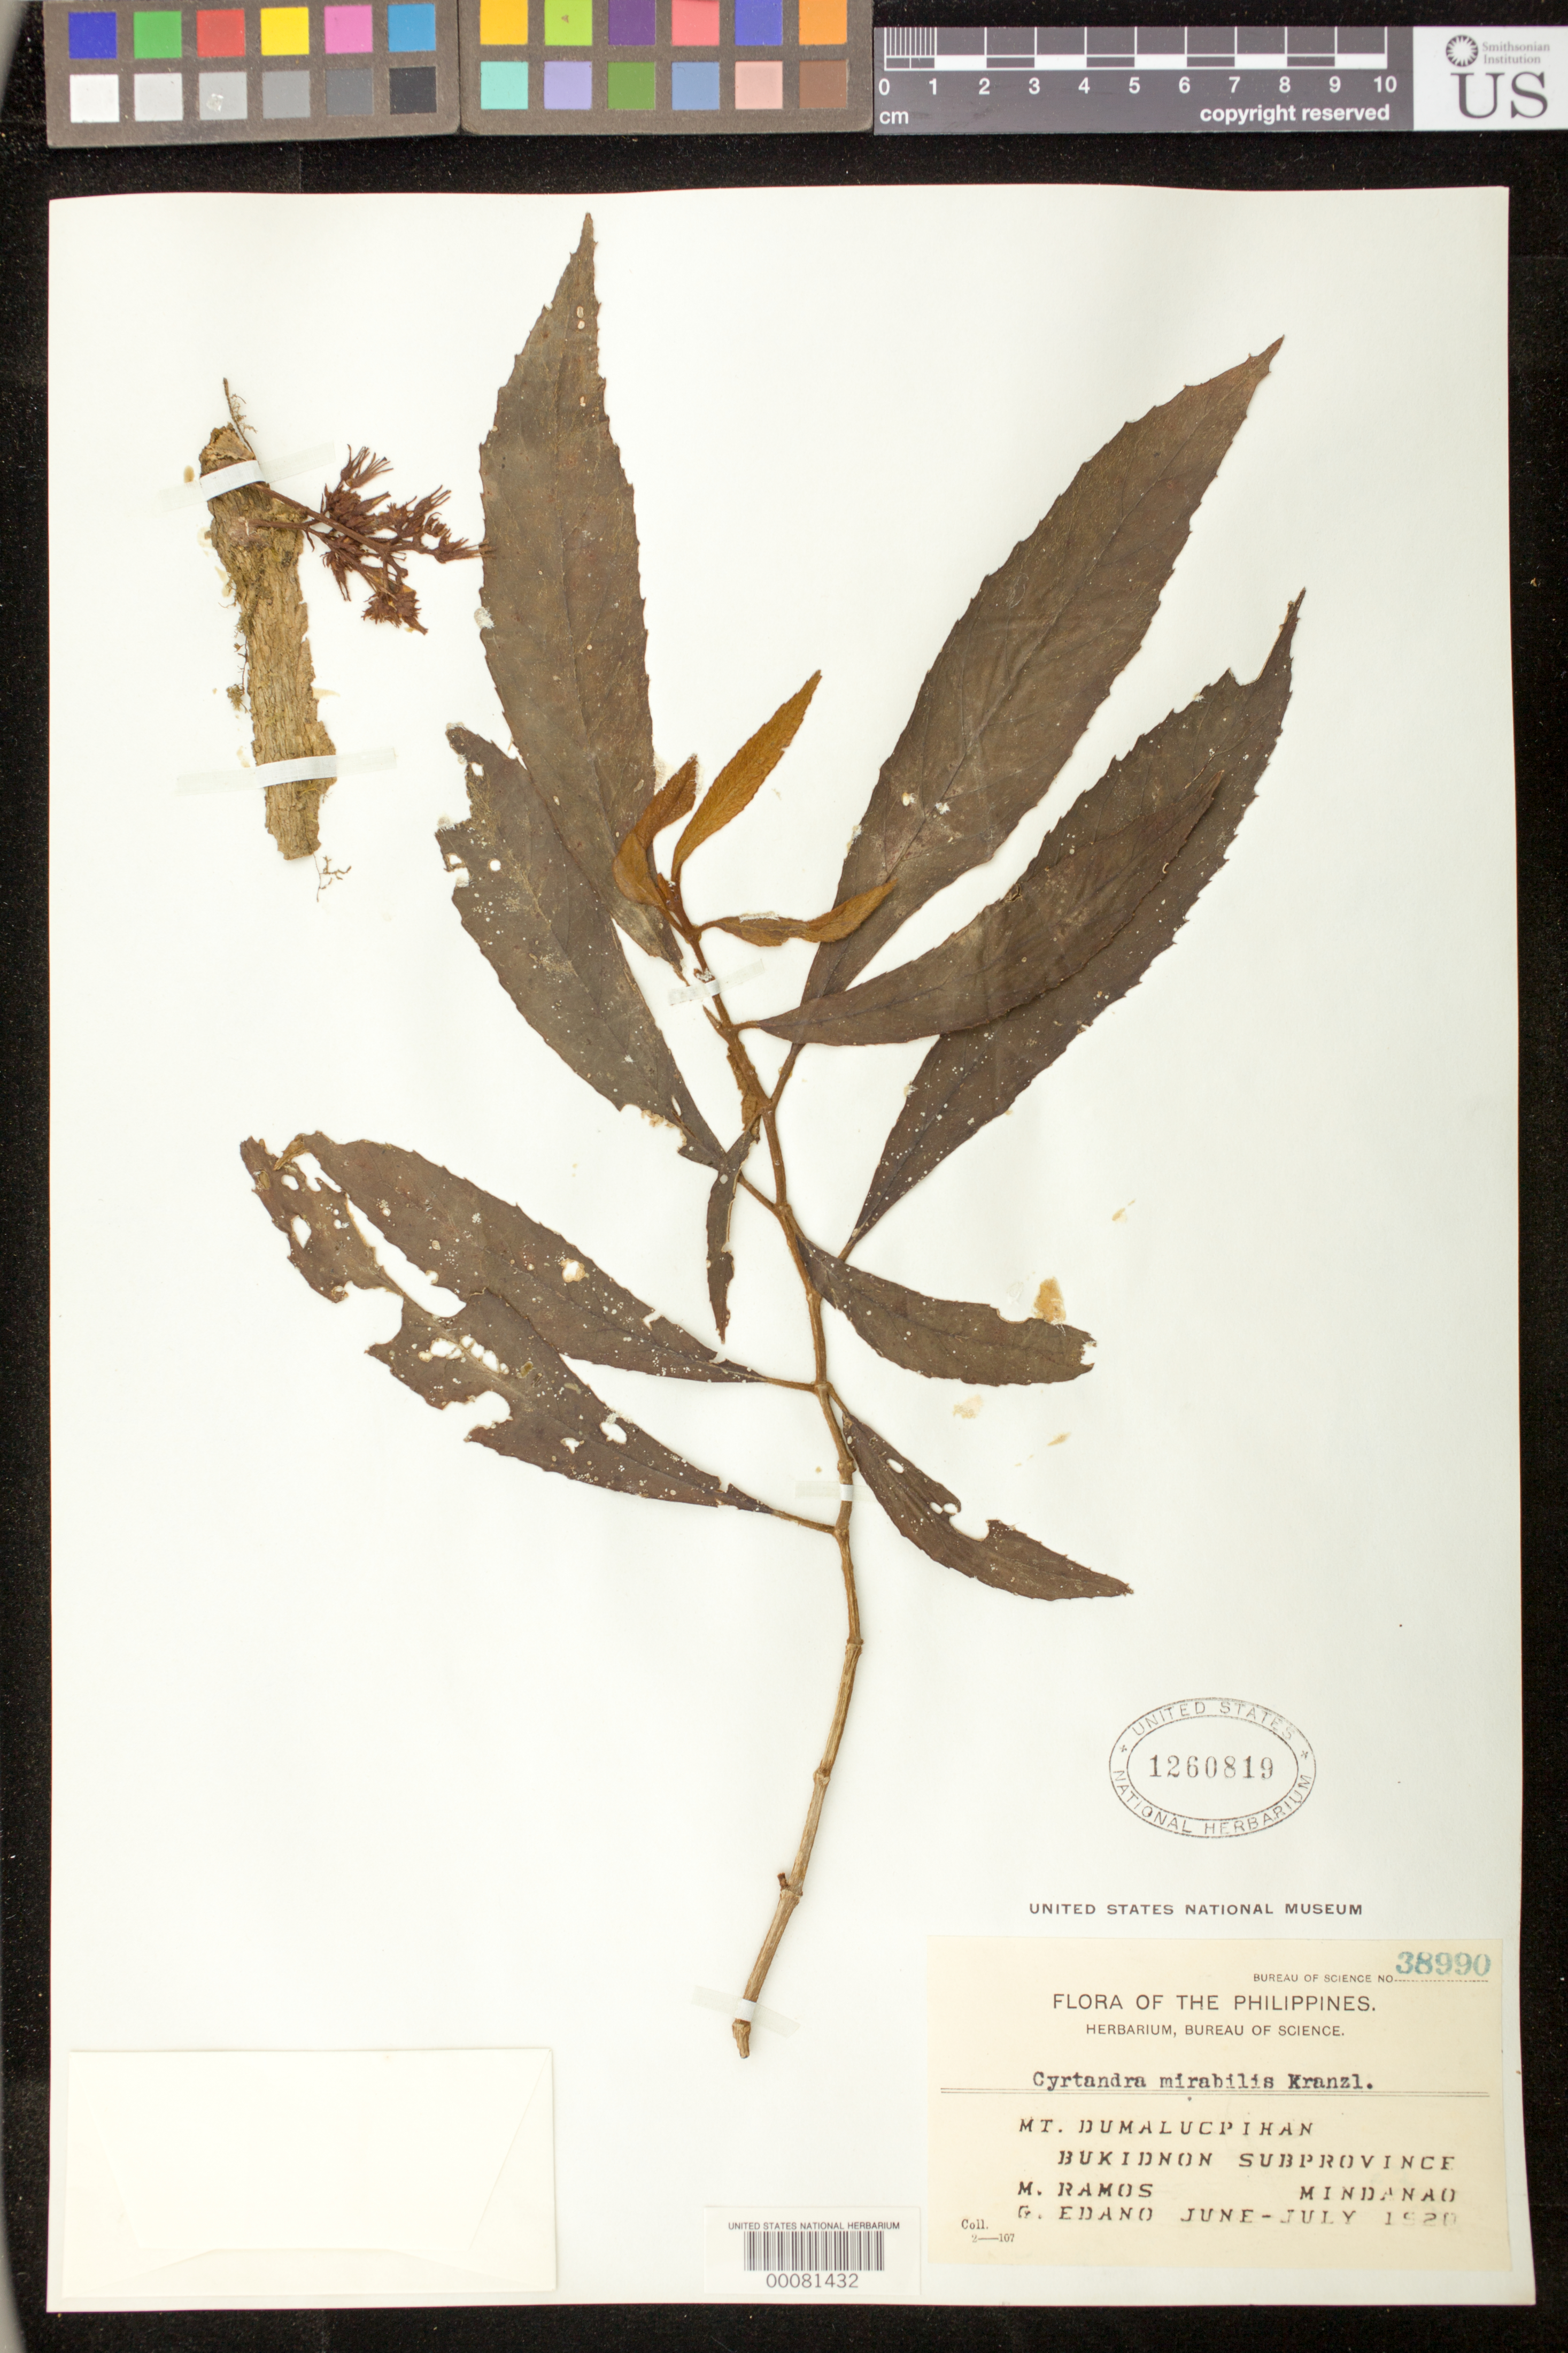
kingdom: Plantae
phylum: Tracheophyta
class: Magnoliopsida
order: Lamiales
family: Gesneriaceae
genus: Cyrtandra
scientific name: Cyrtandra strongiana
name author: Kraenzl.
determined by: Skog, Laurence E.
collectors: G. Edaño & M. Ramos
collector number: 38990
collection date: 1920-06/1920-07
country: Philippines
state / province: Northern Mindanao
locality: Mt. Dumalucpihan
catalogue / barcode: US 1260819